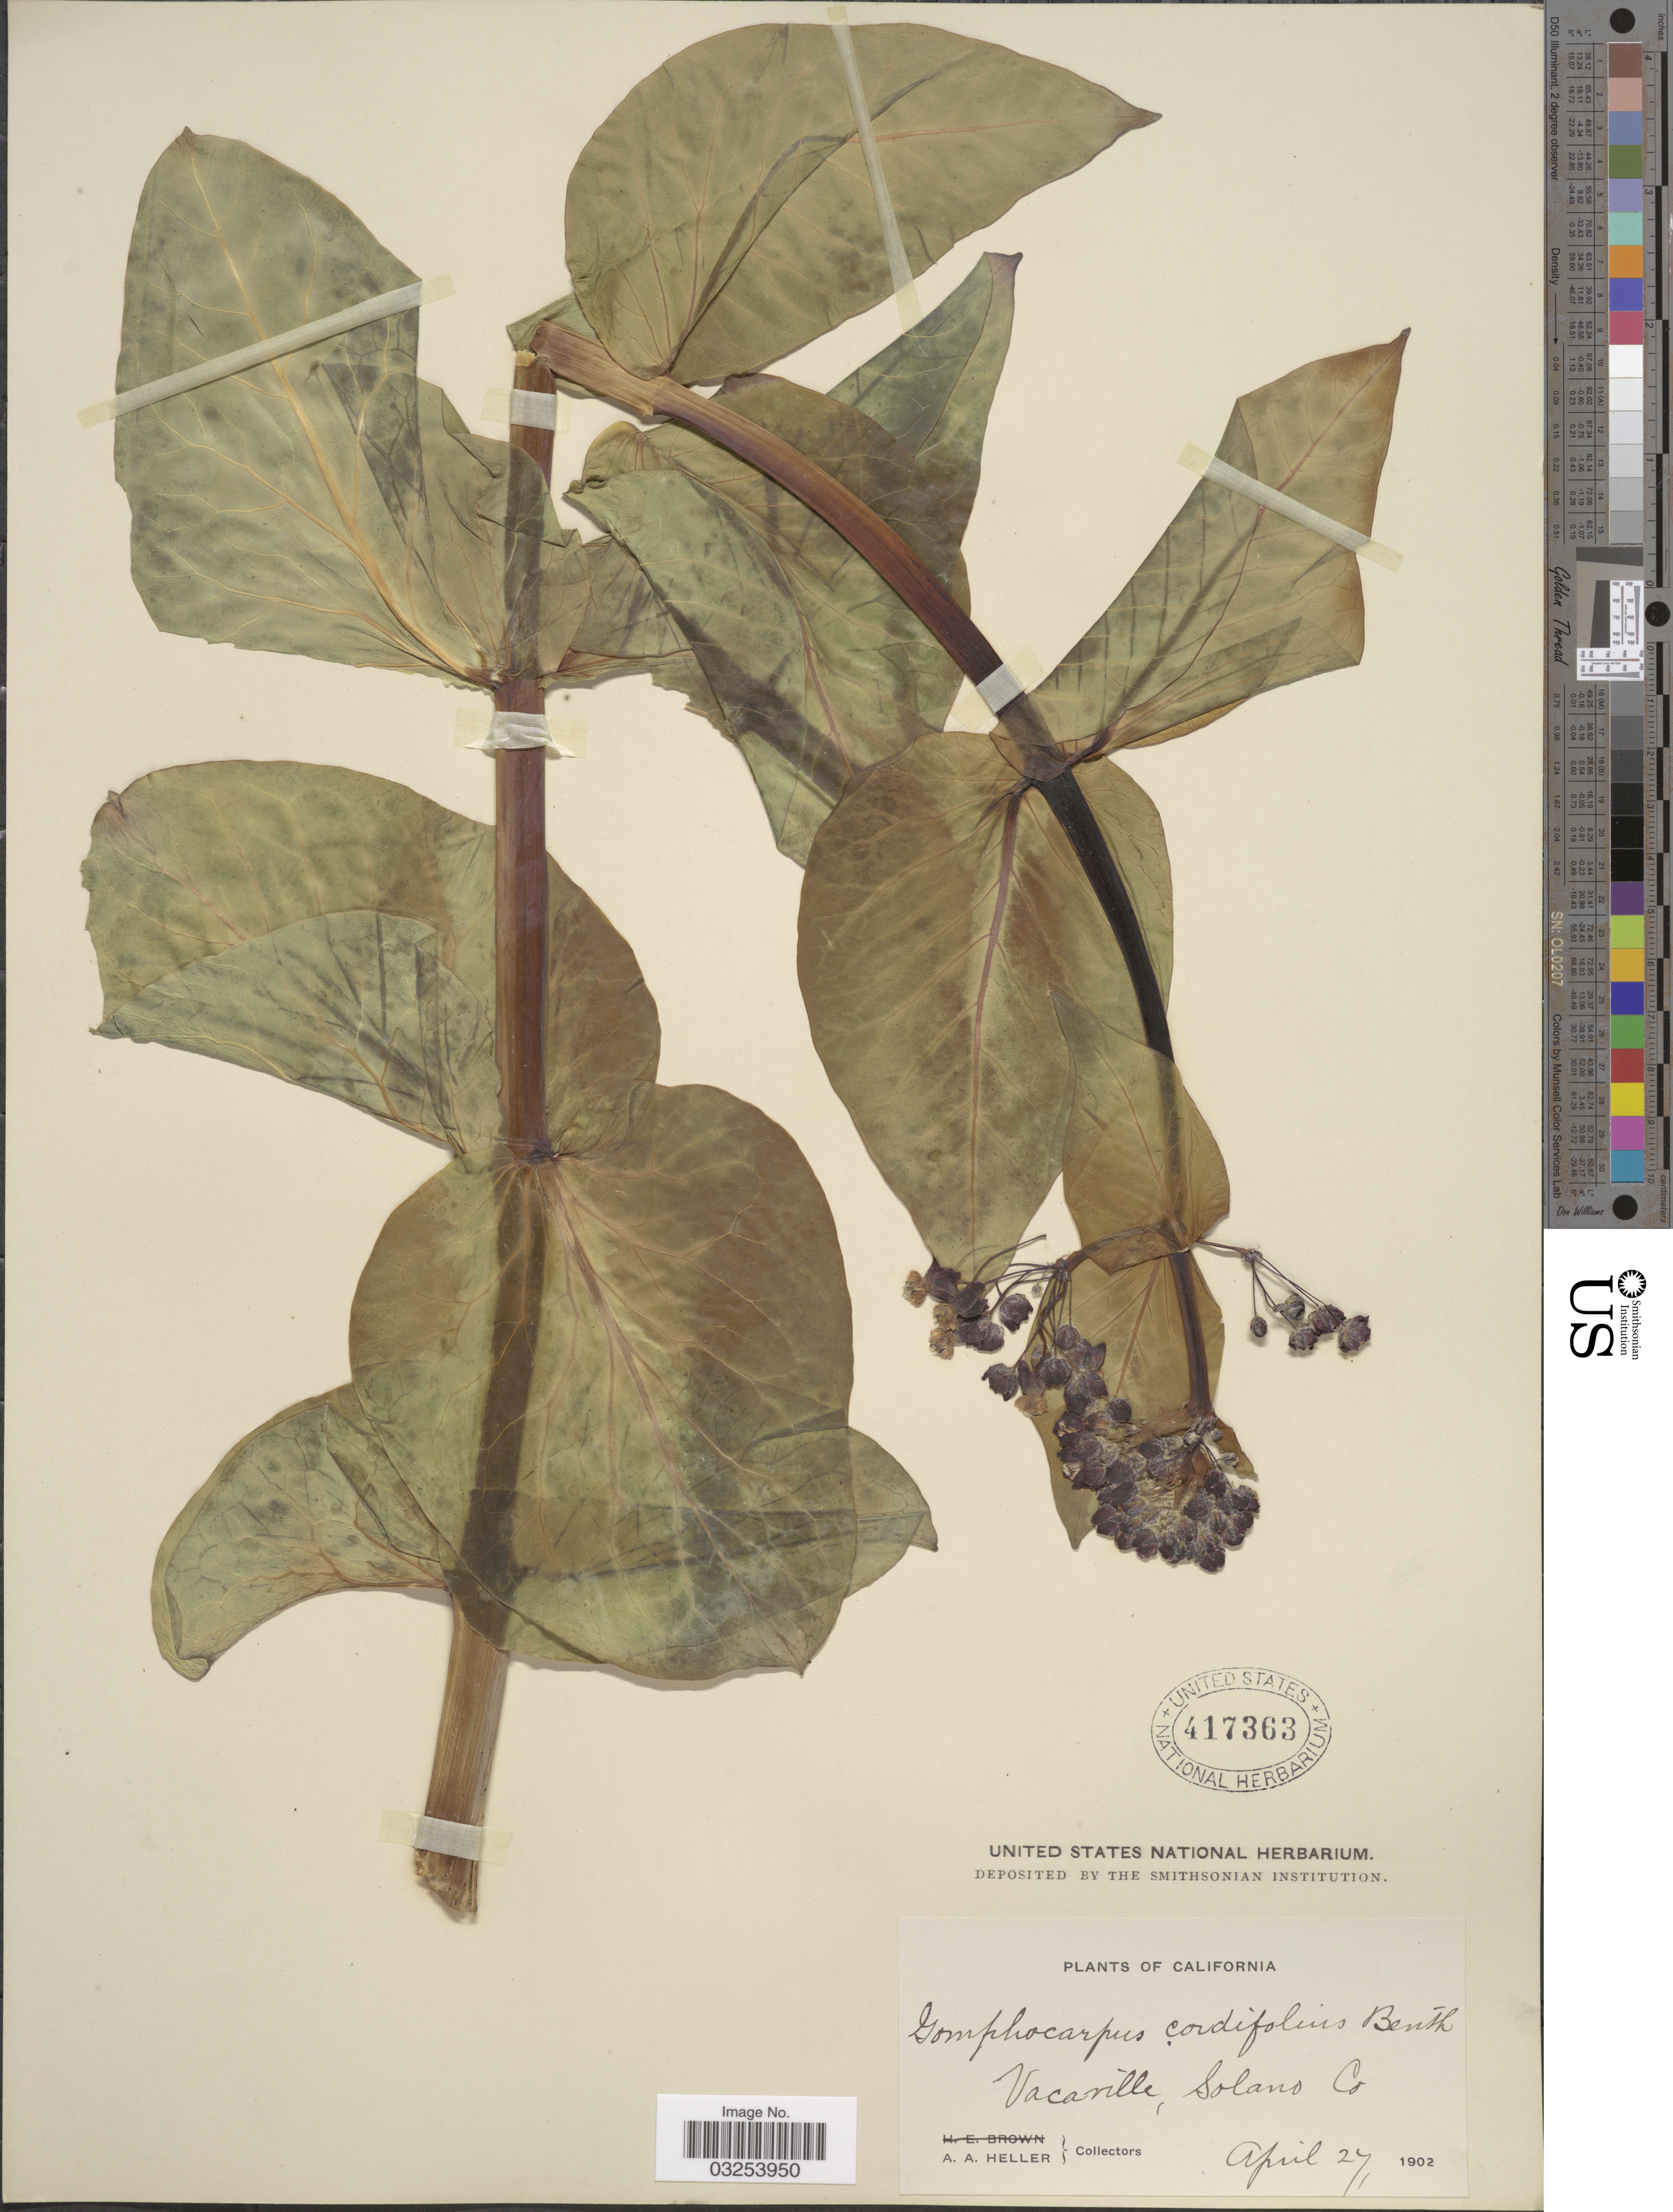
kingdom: Plantae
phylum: Tracheophyta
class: Magnoliopsida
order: Gentianales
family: Apocynaceae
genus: Asclepias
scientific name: Asclepias cordifolia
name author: (Benth.) Jeps.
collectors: A. A. Heller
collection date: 1902-04-27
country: United States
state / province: California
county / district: Solano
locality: Vacaville, Solano Co.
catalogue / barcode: US 417363